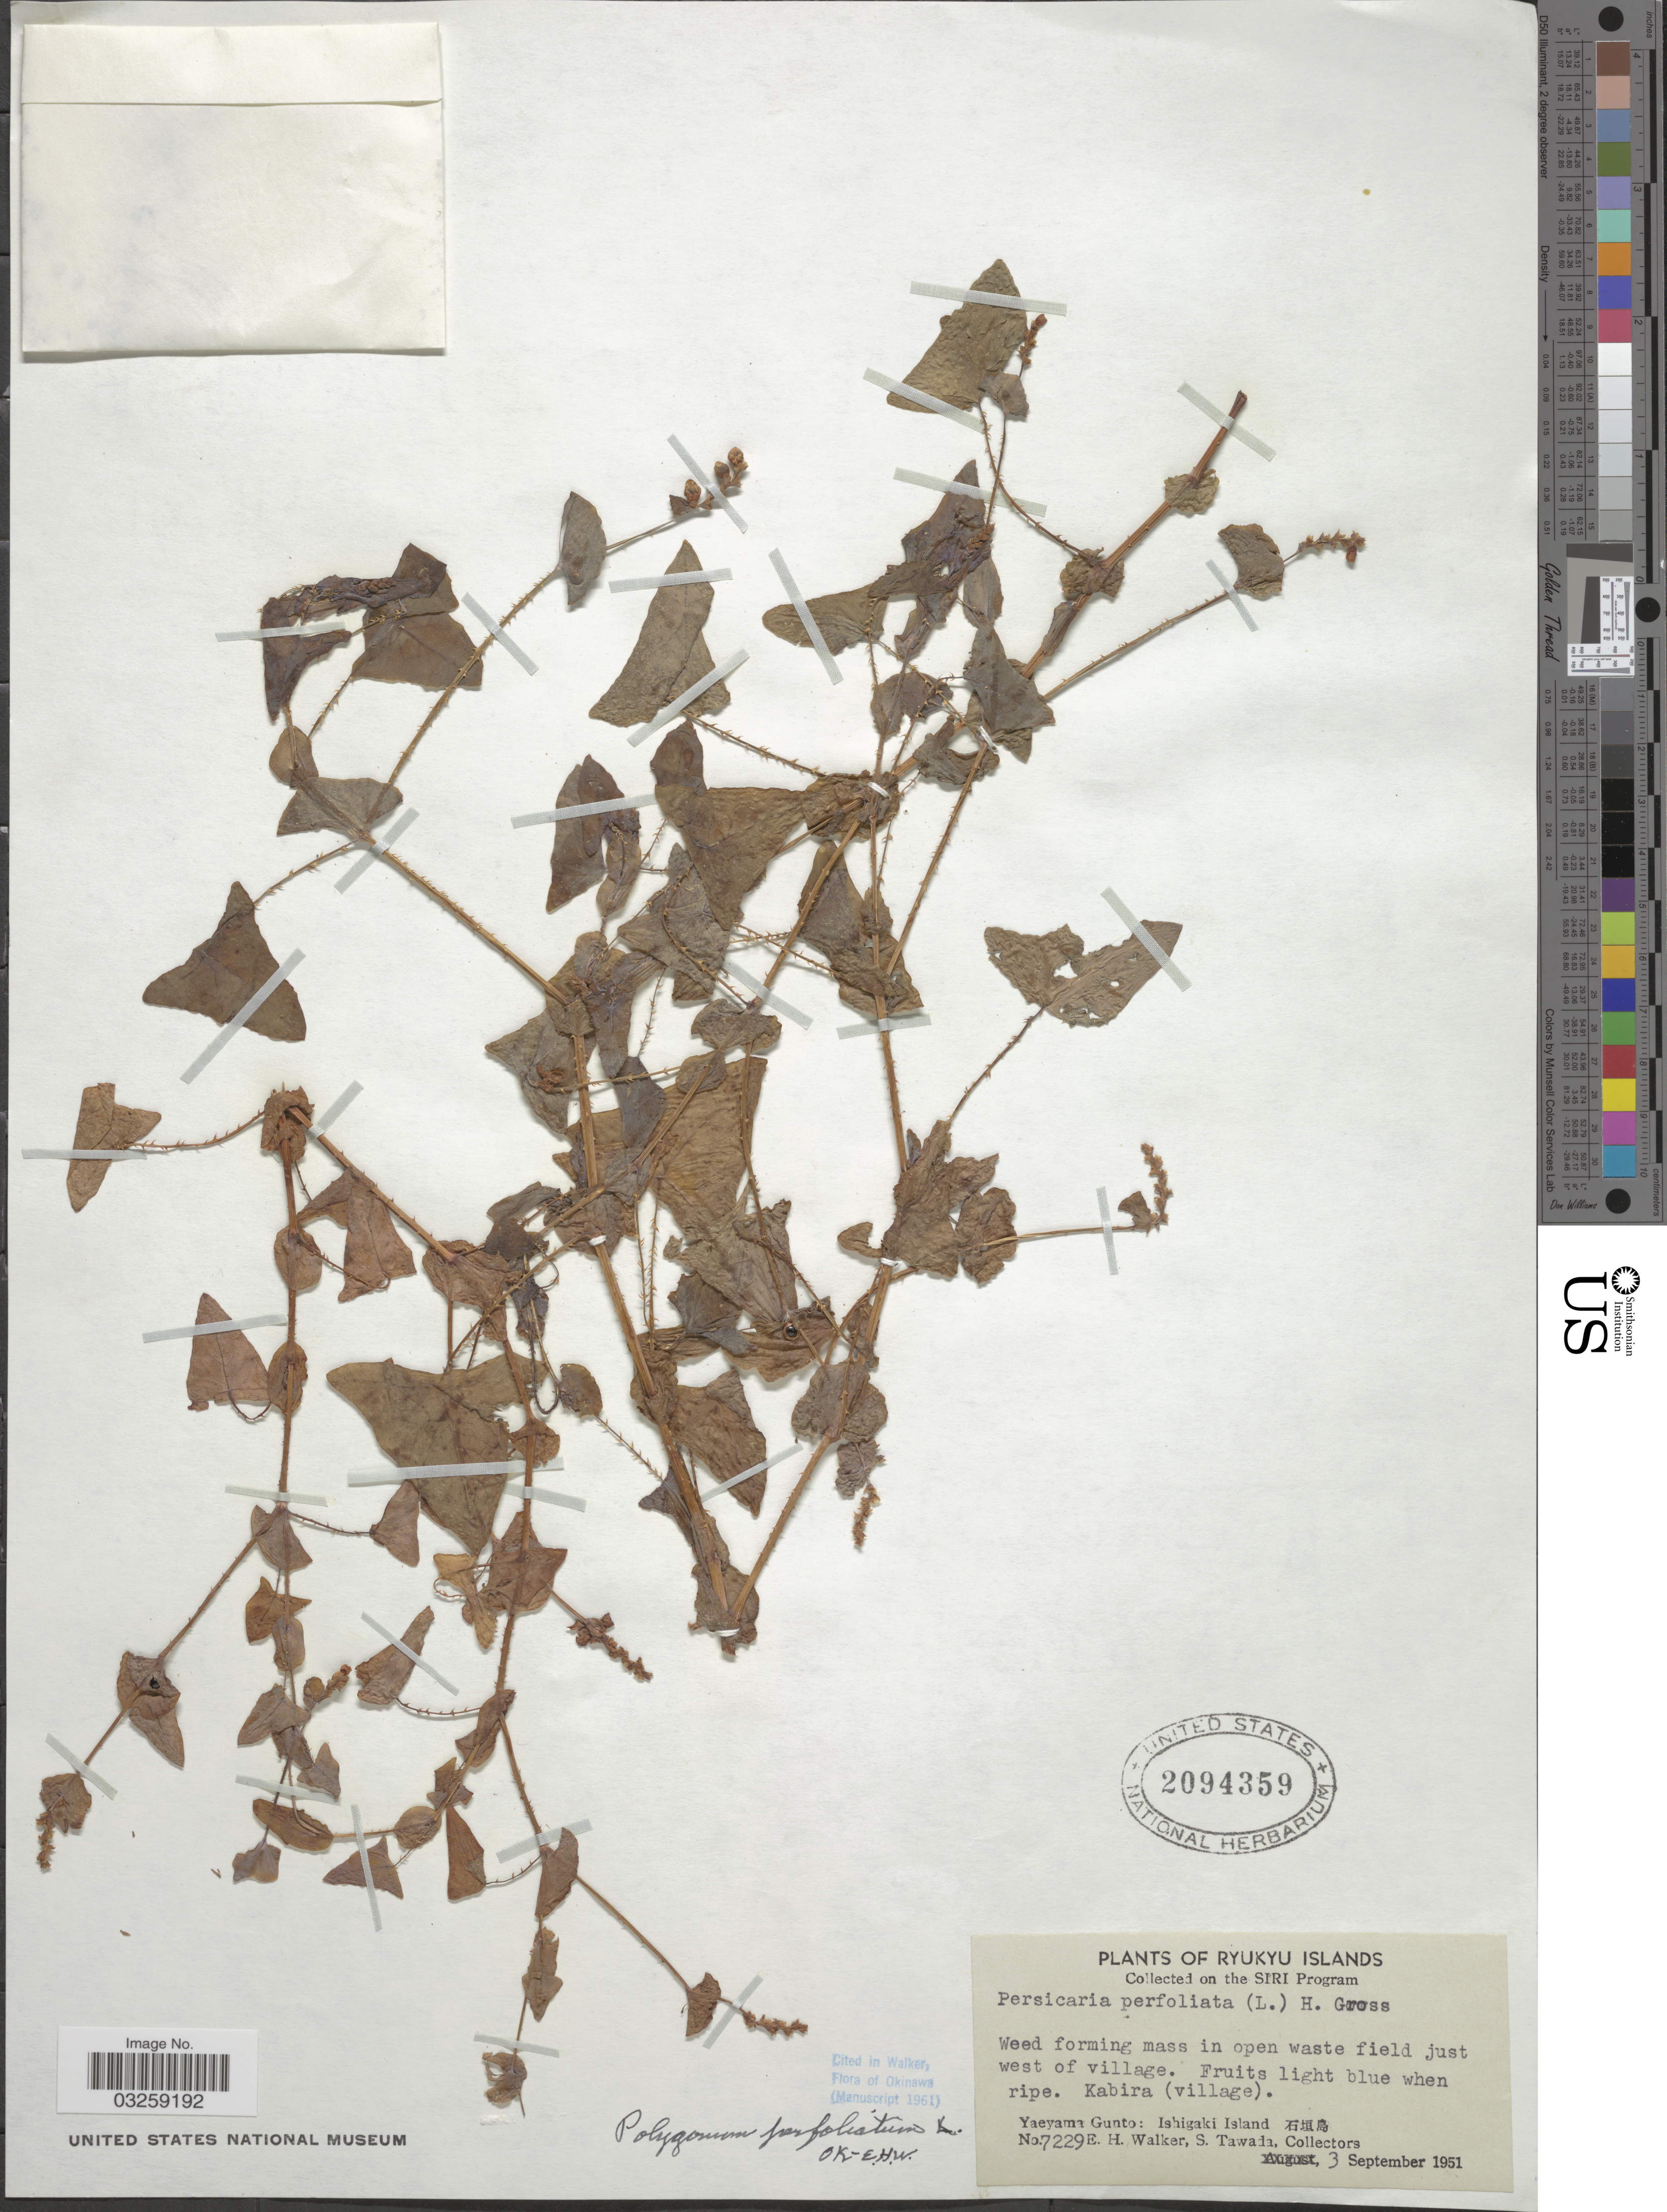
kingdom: Plantae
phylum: Tracheophyta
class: Magnoliopsida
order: Caryophyllales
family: Polygonaceae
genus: Polygonum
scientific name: Polygonum perfoliatum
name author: L.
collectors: E. H. Walker & S. Tawada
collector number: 7229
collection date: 1951-09-03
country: Japan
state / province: Okinawa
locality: Ryukyu Islands. Kabira (village). Yaeyama Gunto: Ishigaki Island.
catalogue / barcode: US 2094359